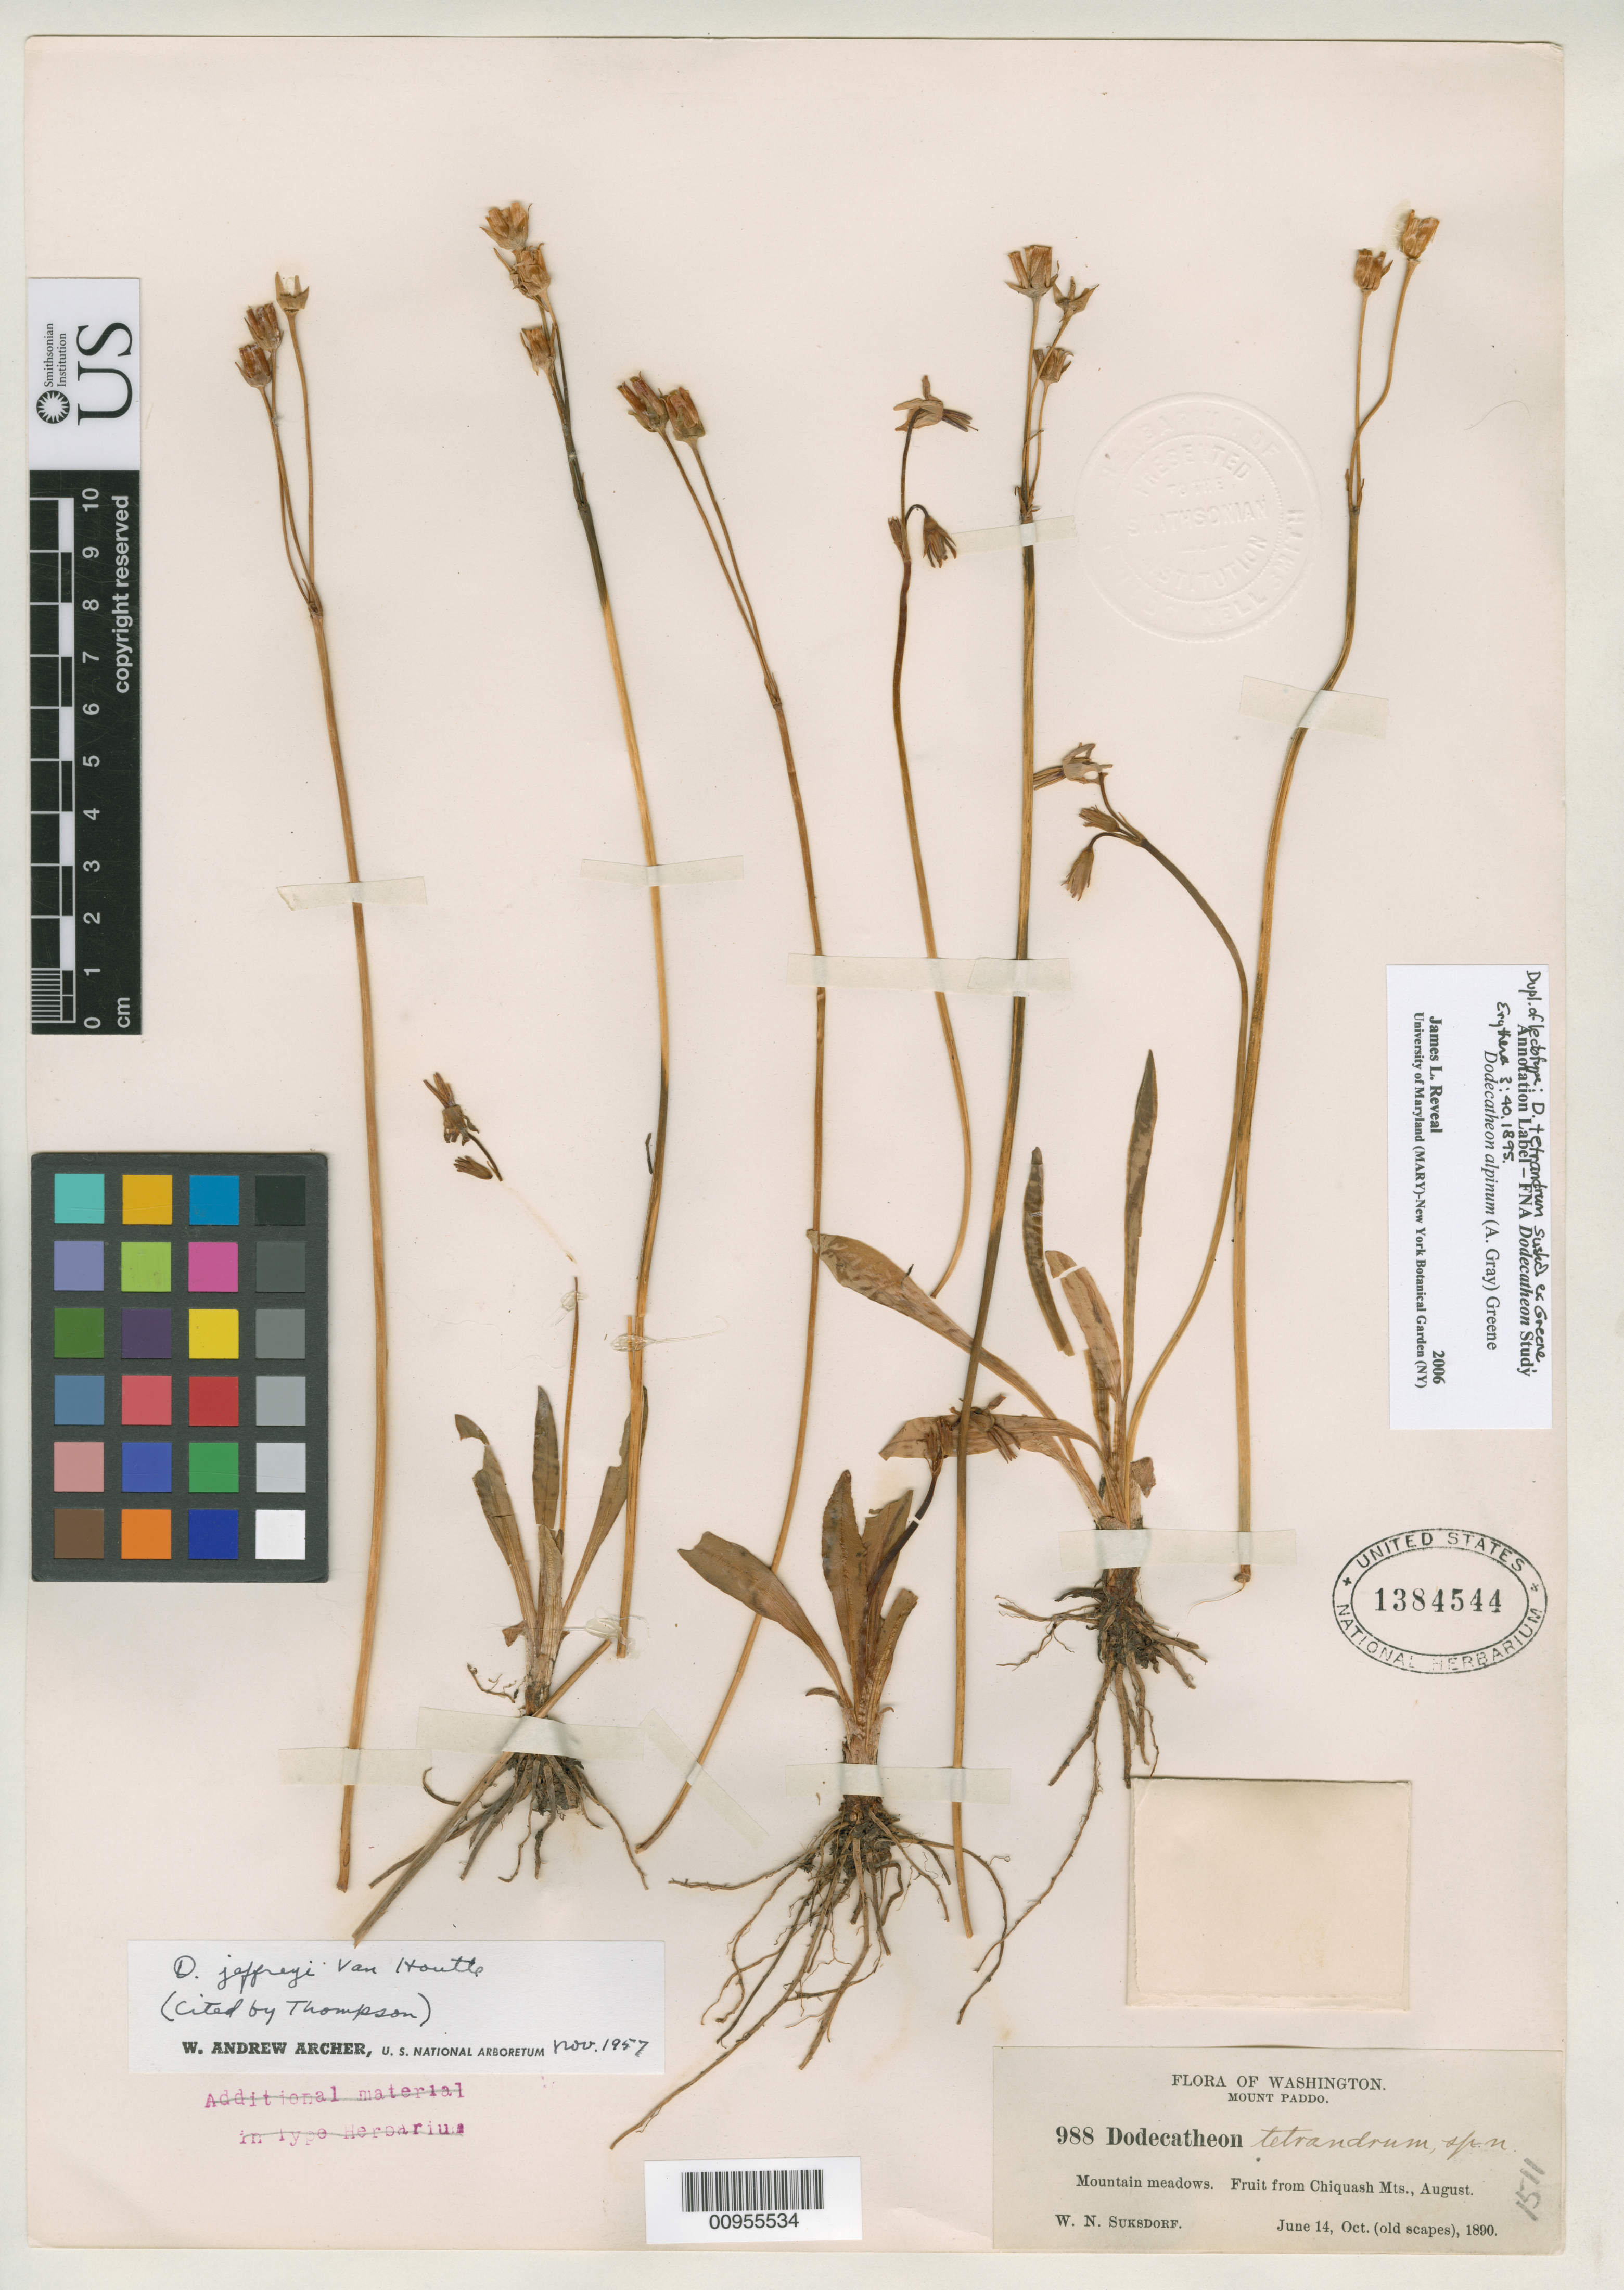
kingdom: Plantae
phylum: Tracheophyta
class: Magnoliopsida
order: Ericales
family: Primulaceae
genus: Dodecatheon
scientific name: Dodecatheon tetrandrum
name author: Suksd.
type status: Syntype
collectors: W. N. Suksdorf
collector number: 988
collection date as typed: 14 Jun 1890 and -- Oct 1890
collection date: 1890-06-14,1890-10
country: United States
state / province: Washington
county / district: Skamania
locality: Mount Paddo. Mountain meadows. Fruit from Chiquash Mts., August.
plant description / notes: =Primula tetrandra (Suksd. ex Greene) Mast & Reveal, see Brittonia 59: 82 (2007).; Sheet apparently mounted with flowering and fruiting specimens collected on two (possibly 3?) different dates and possibly different locations. As annotated by Reveal (2006), "Dupl. of LT: 14 Jun flowering specimens". Lectotypification ined.?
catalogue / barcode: US 1384544